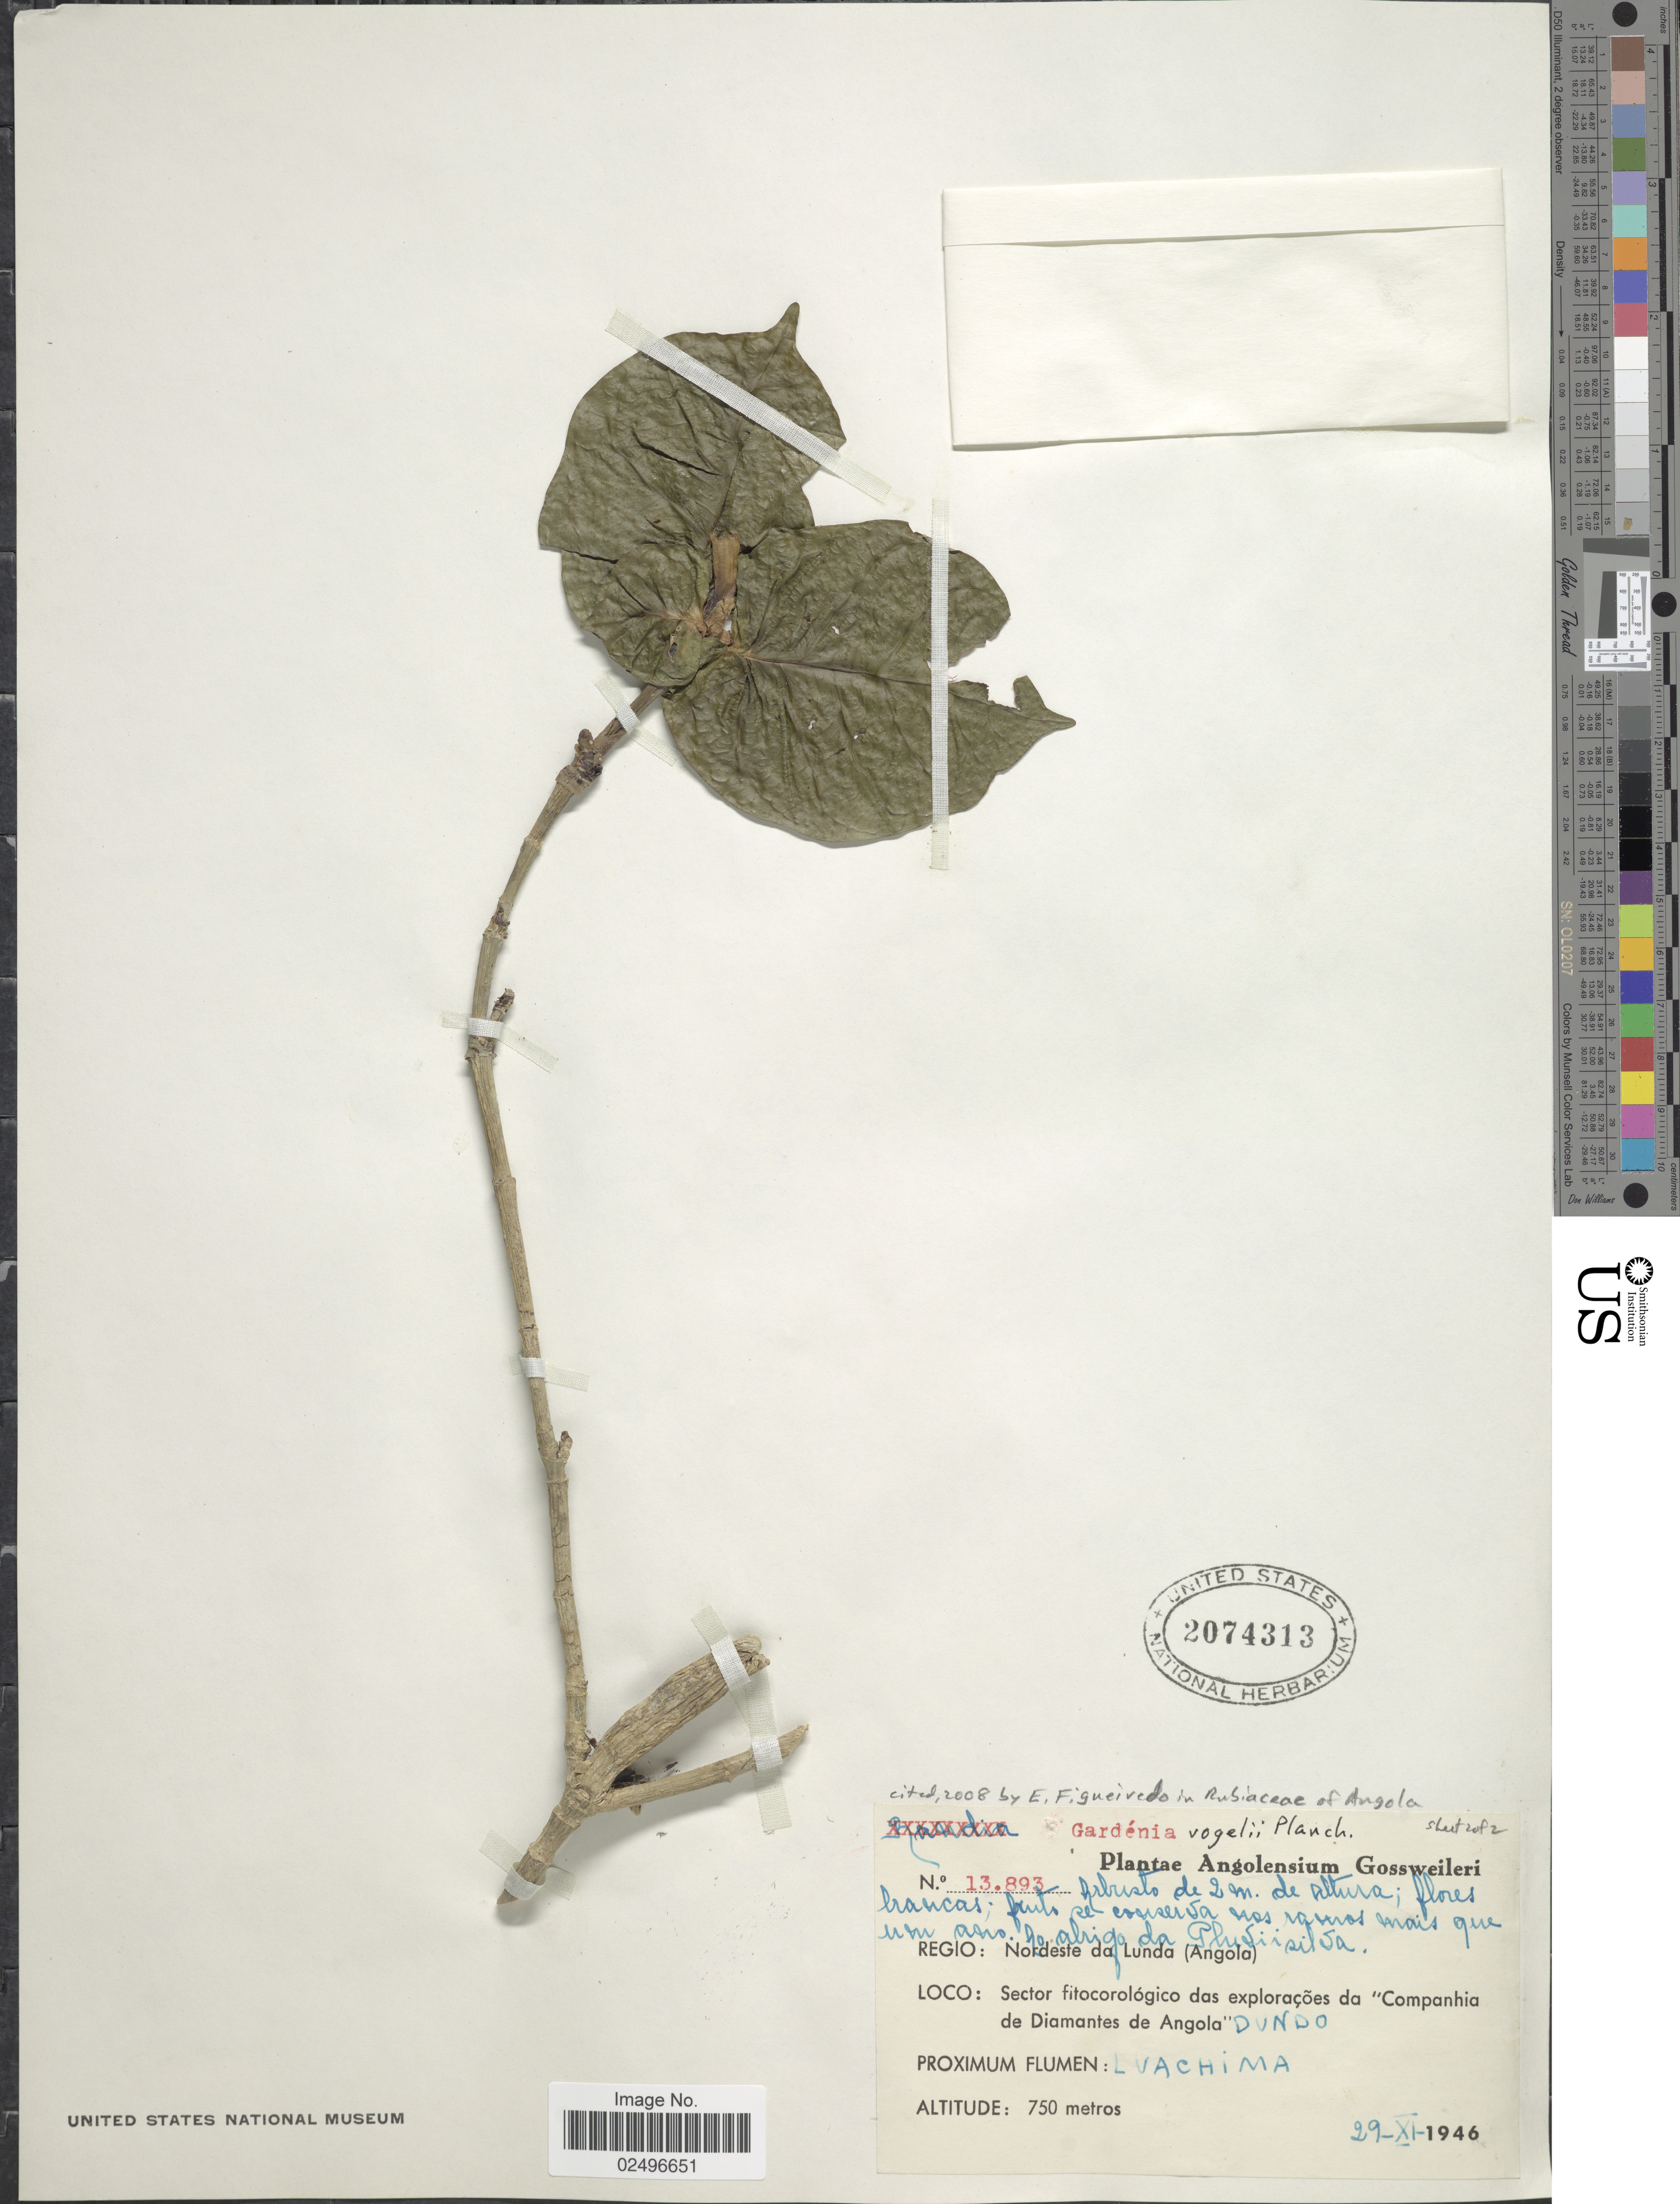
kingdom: Plantae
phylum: Tracheophyta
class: Magnoliopsida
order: Gentianales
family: Rubiaceae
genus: Gardenia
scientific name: Gardenia vogelii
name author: Hook. f. ex Planch.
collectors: -. Gossweiler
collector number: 13893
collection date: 1946-11-29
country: Angola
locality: Regio Nordeste da Lunda (Angola) Sector fitocorologico das exploracoes da "Companhia de Diamantes de Angola"Dundo: Luachima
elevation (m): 750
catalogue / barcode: US 2074313